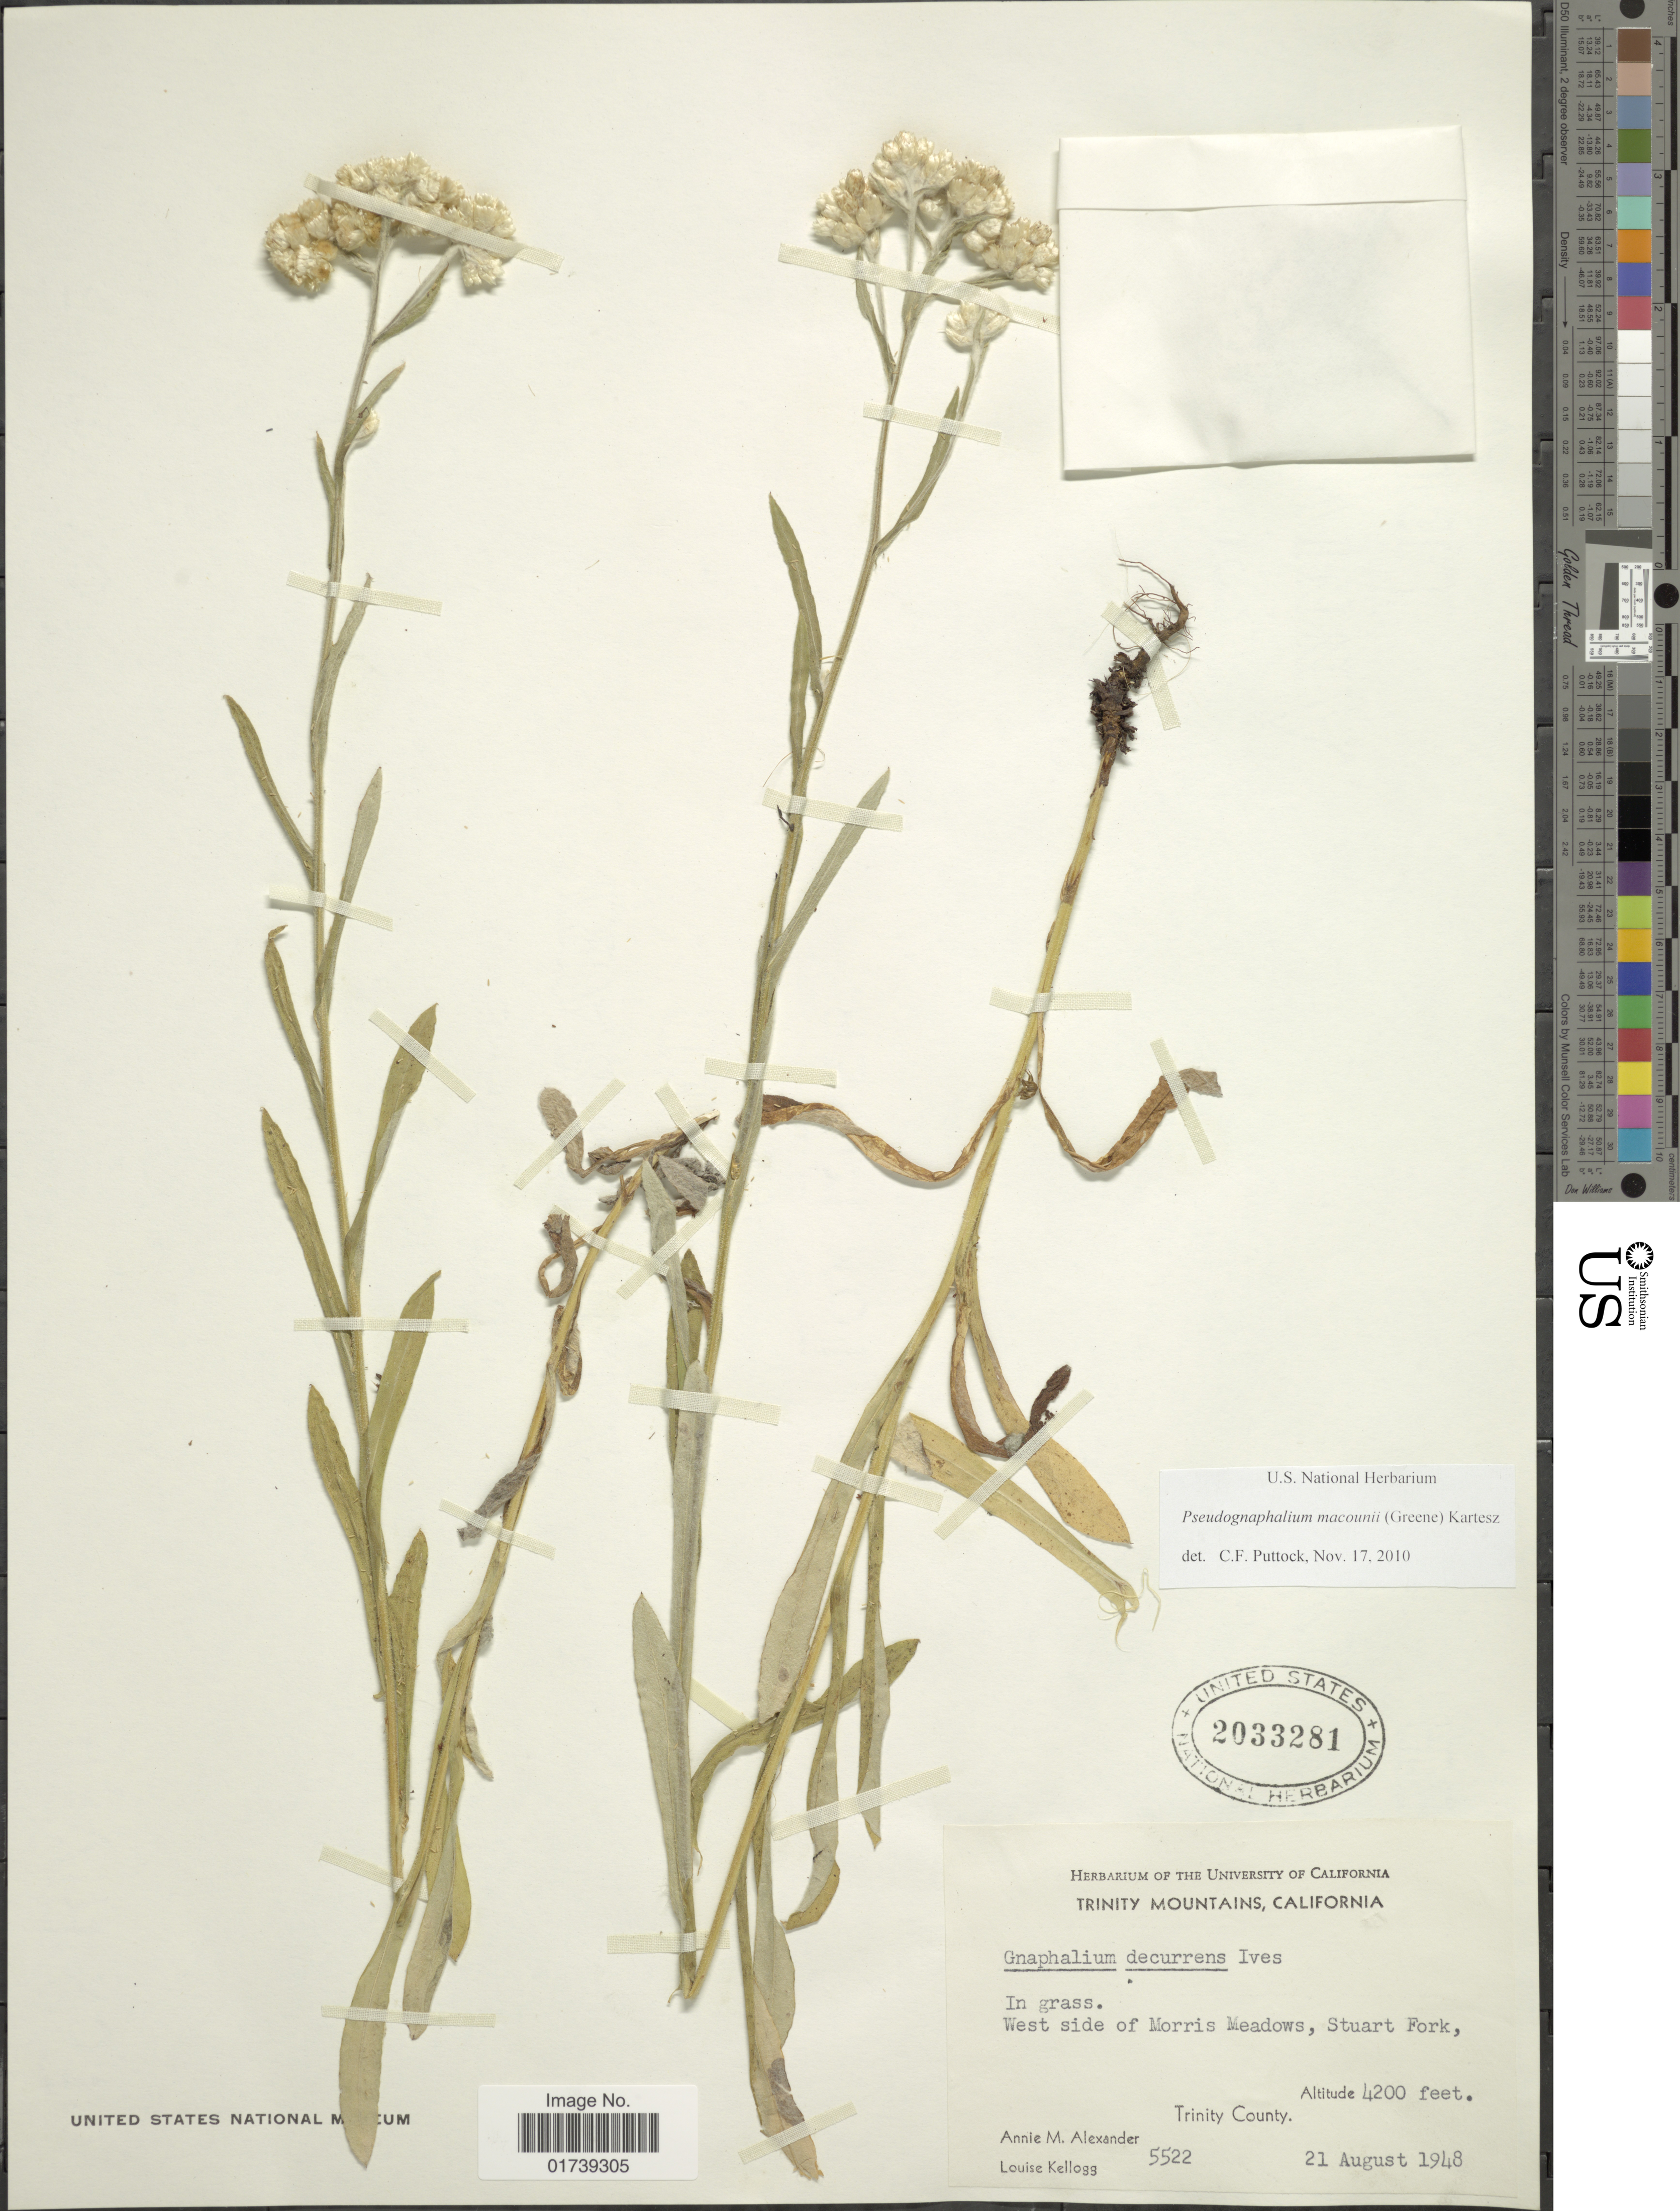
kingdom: Plantae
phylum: Tracheophyta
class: Magnoliopsida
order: Asterales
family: Asteraceae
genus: Pseudognaphalium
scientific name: Pseudognaphalium macounii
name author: (Greene) Kartesz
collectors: A. M. Alexander & L. Kellogg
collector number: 5522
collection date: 1948-08-21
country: United States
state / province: California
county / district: Trinity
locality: Trinity Mountains, west side of Morris Meadowsm Stuart Fork, Trinity County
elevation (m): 1280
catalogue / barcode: US 2033281